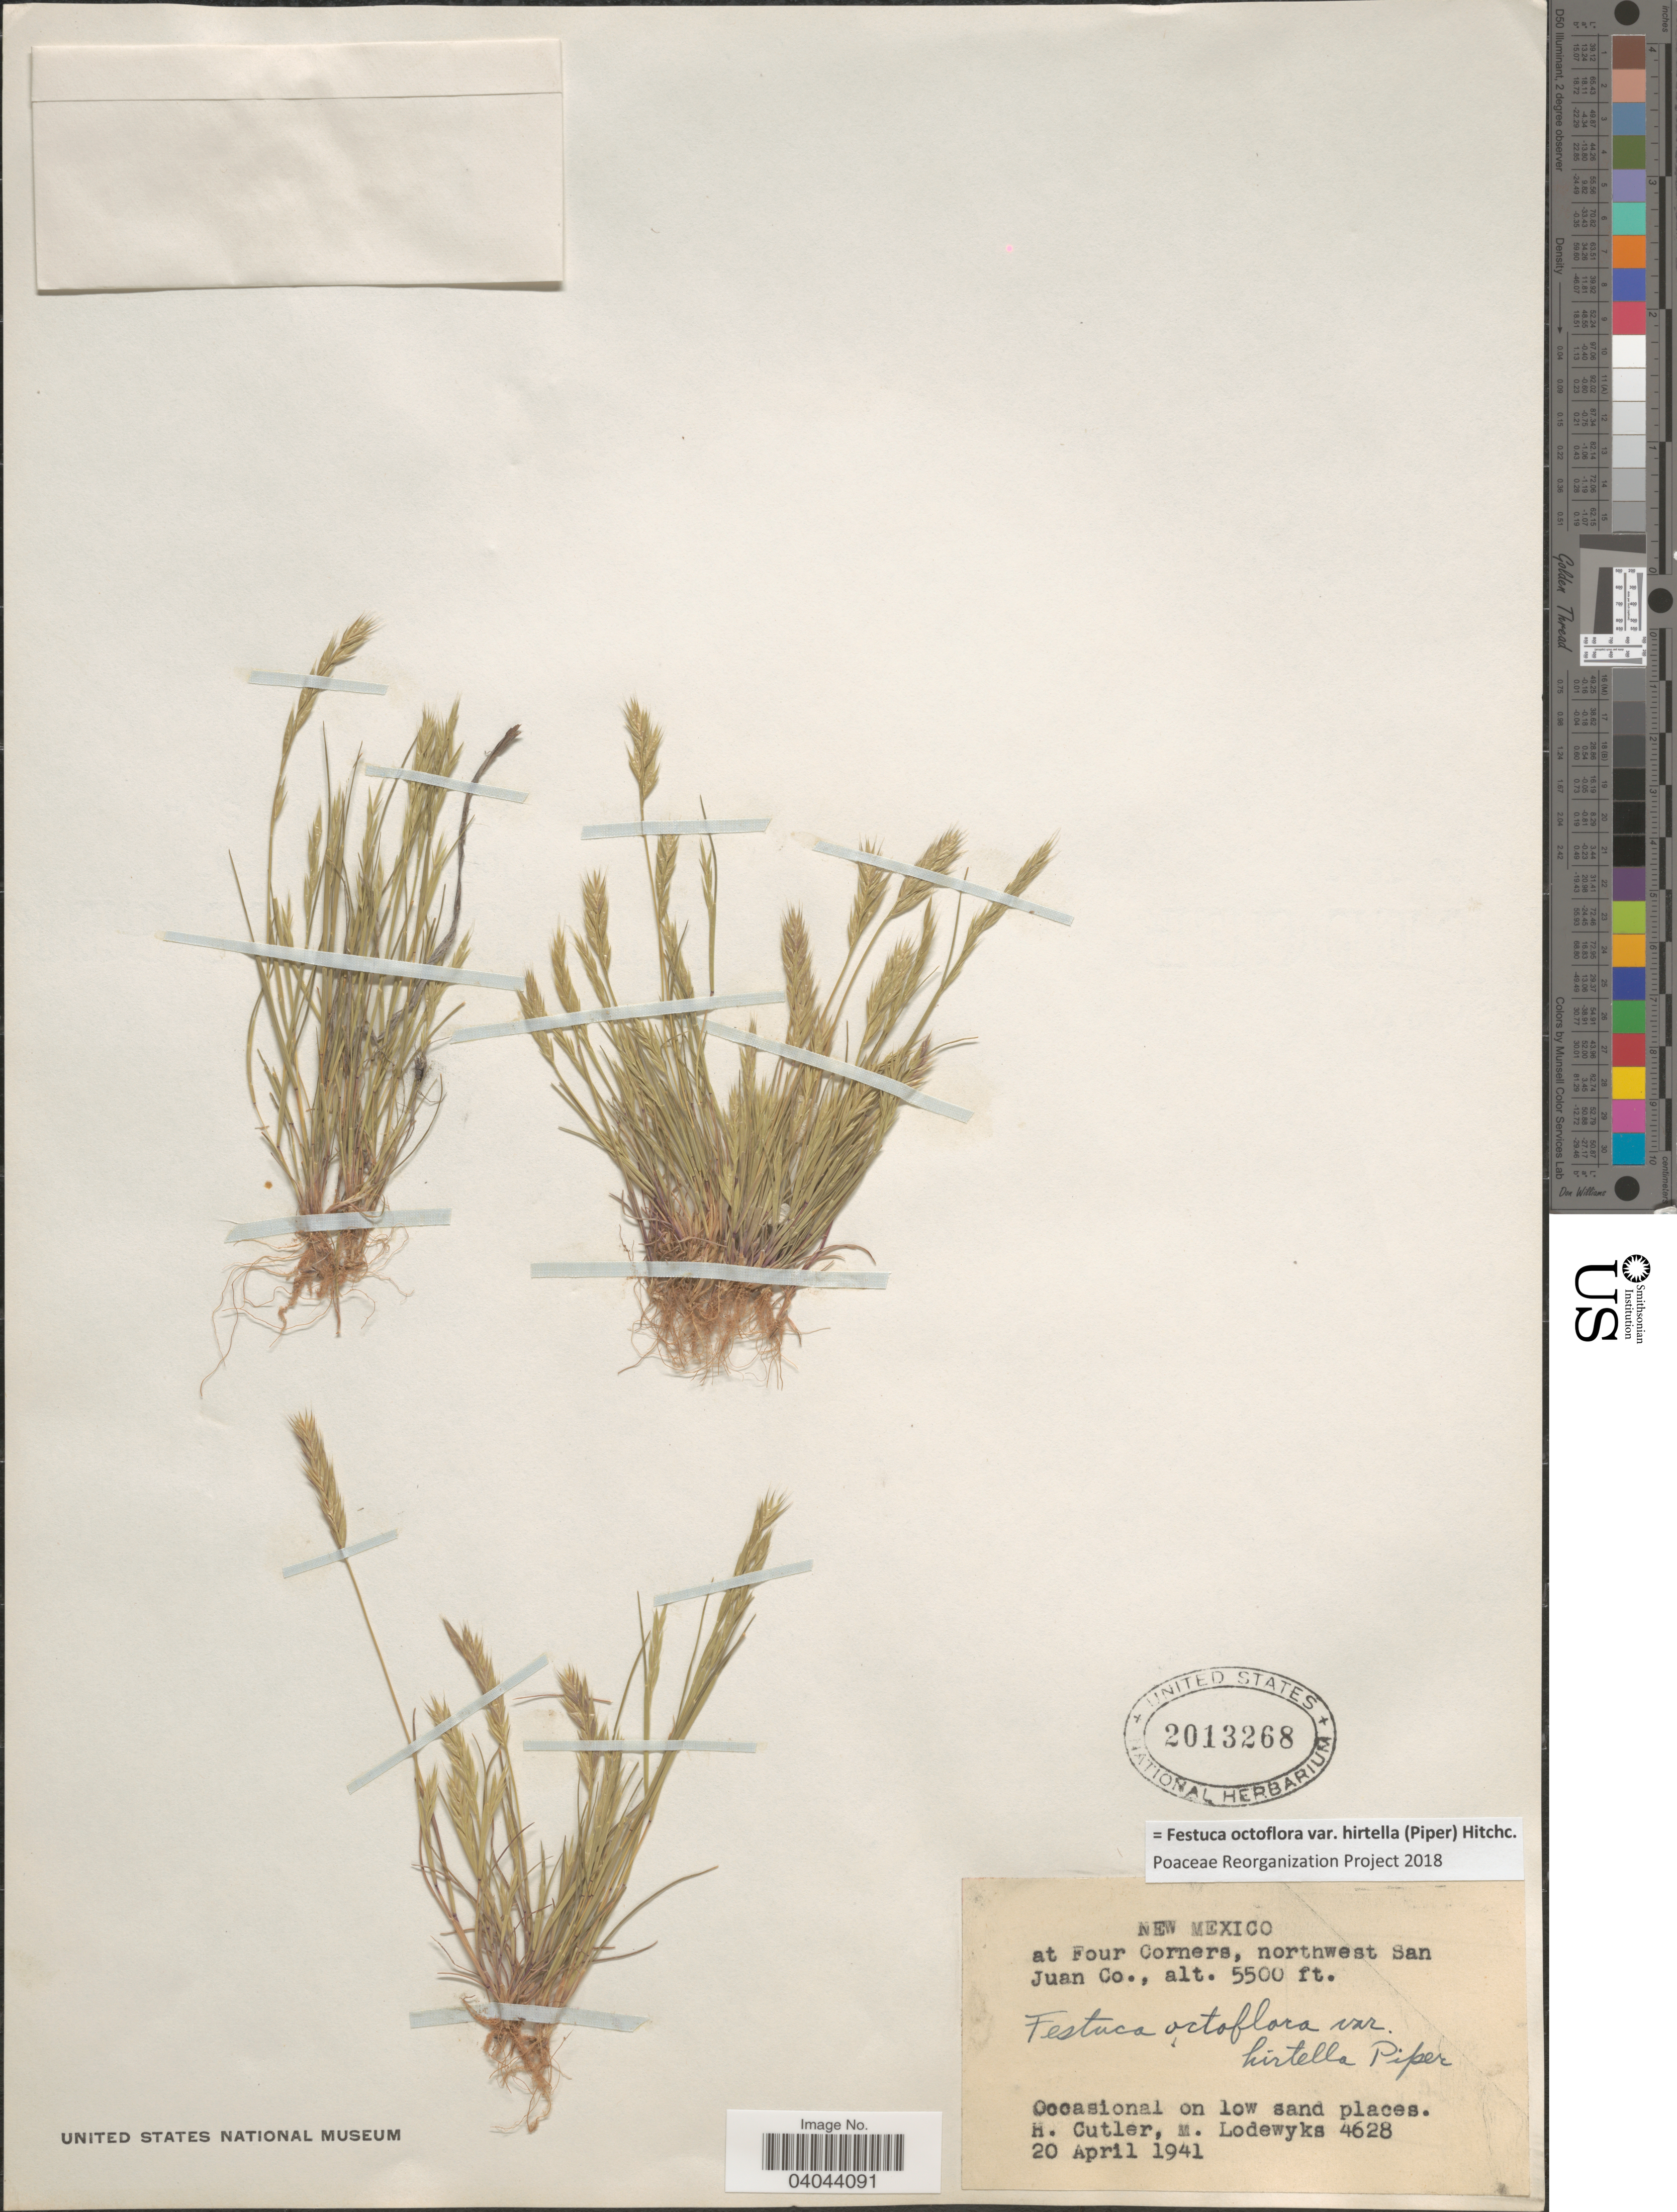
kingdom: Plantae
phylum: Tracheophyta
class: Liliopsida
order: Poales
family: Poaceae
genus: Festuca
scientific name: Festuca octoflora var. hirtella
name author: Piper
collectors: H. Cutler & M. Lodewyks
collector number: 4628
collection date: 1941-04-20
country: United States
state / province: New Mexico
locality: At Four Corners, northwest San Juan Co.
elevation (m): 1676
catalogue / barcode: US 2013268